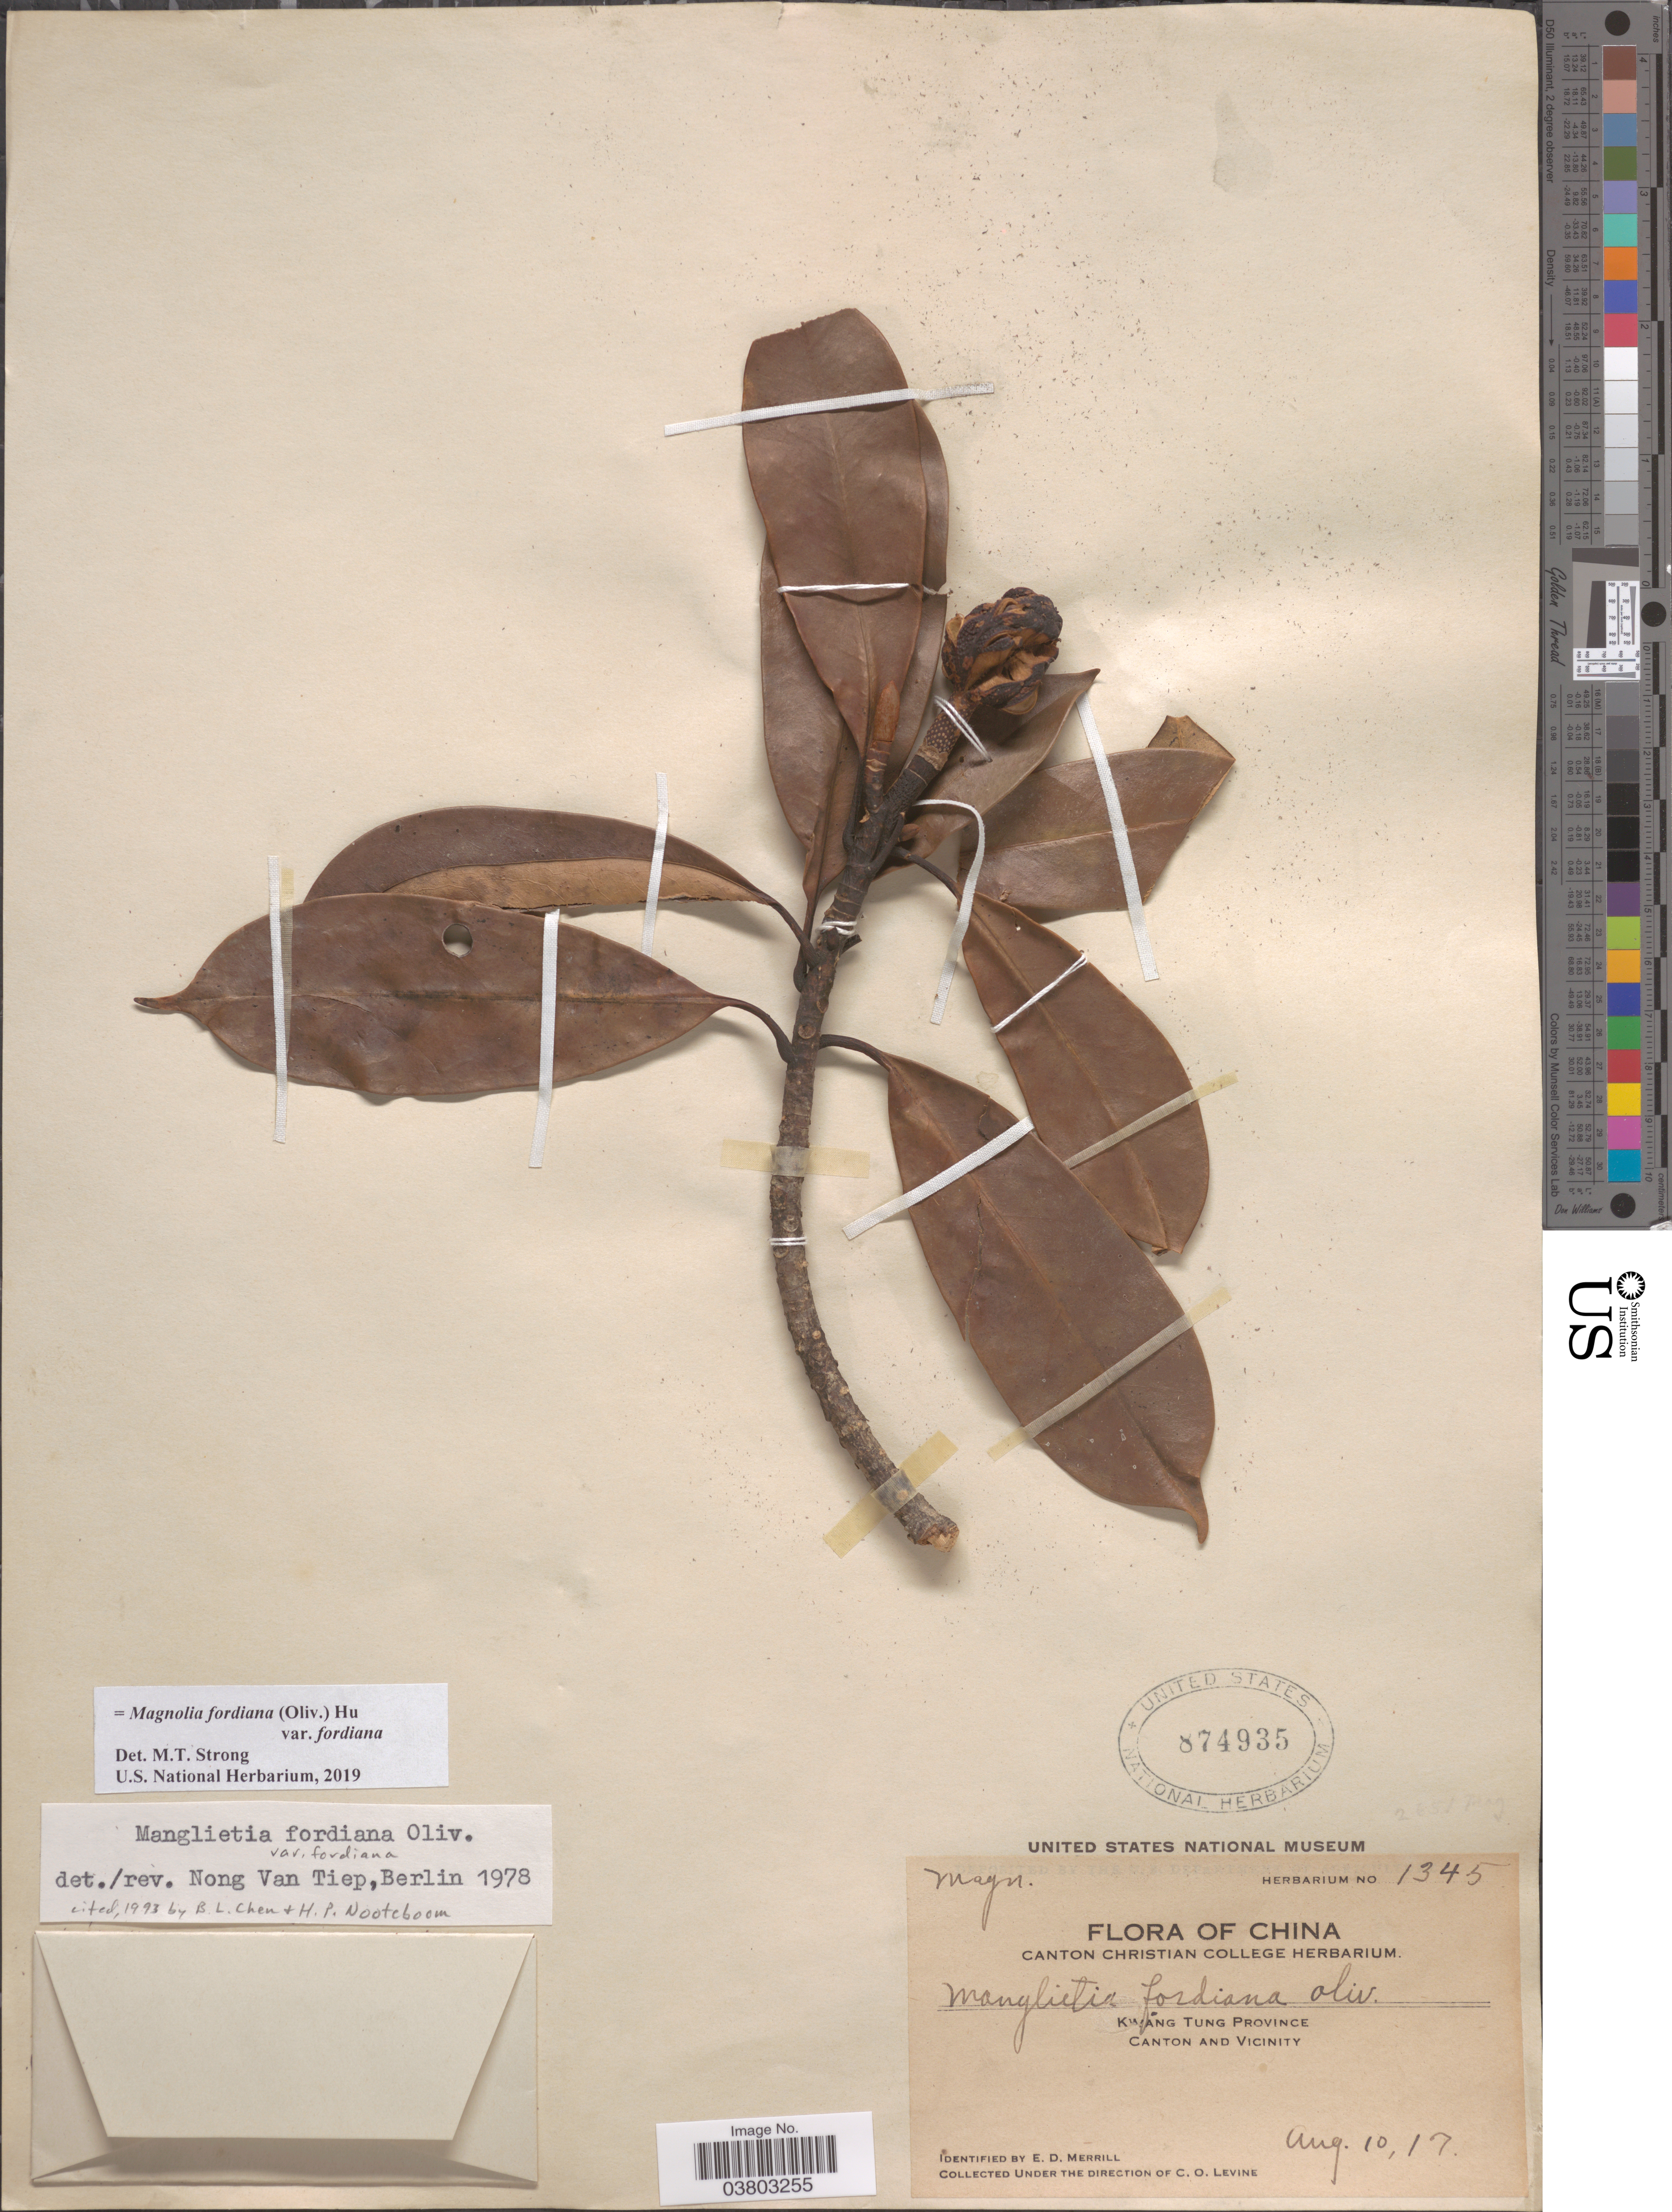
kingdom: Plantae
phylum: Tracheophyta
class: Magnoliopsida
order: Magnoliales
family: Magnoliaceae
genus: Magnolia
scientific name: Magnolia fordiana var. fordiana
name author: (Oliv.) Hu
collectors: C. O. Levine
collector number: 1345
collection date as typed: Transcribed d/m/y: 10/8/17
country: China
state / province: Guangdong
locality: Kwang Tung Province. Canton and vicinity.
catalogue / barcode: US 874935